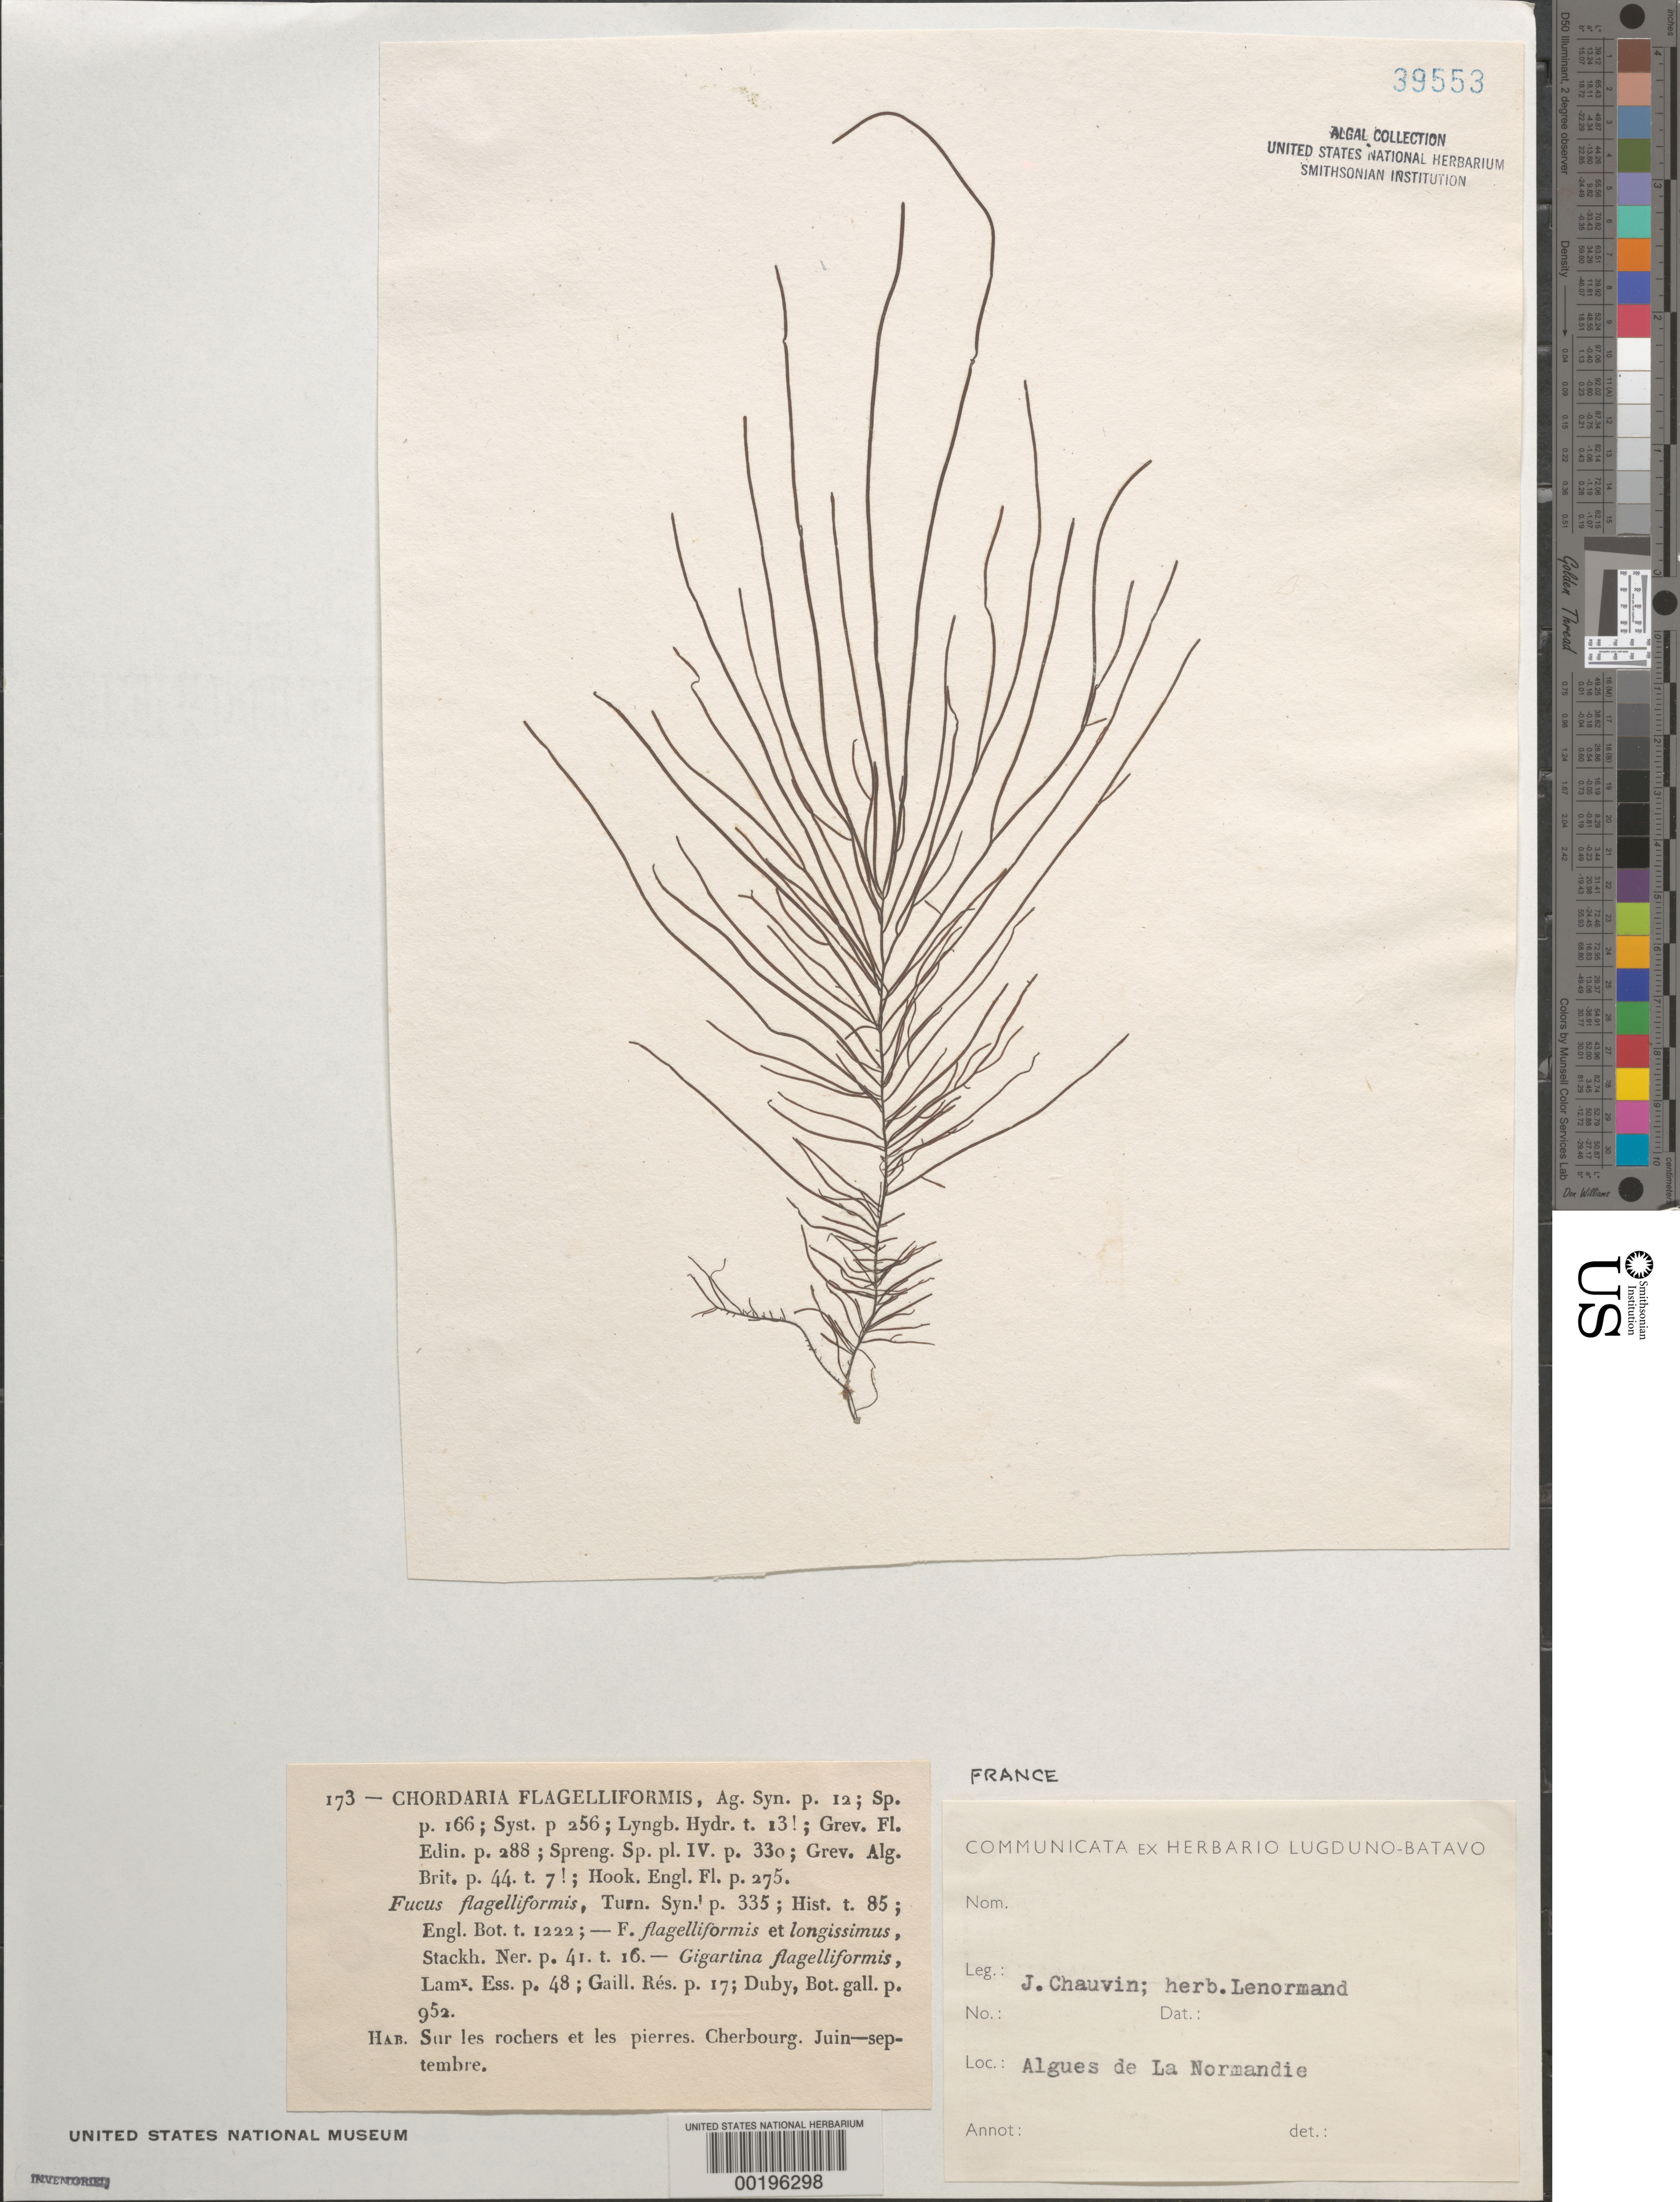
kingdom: Chromista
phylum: Ochrophyta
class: Phaeophyceae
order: Ectocarpales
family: Chordariaceae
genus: Chordaria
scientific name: Chordaria flagelliformis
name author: (Hudson) Grev.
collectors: J. Chauvin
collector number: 173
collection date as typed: Jun ---- to -- Sep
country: France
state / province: Normandie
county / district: Manche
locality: Cherbourg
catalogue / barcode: US 39553